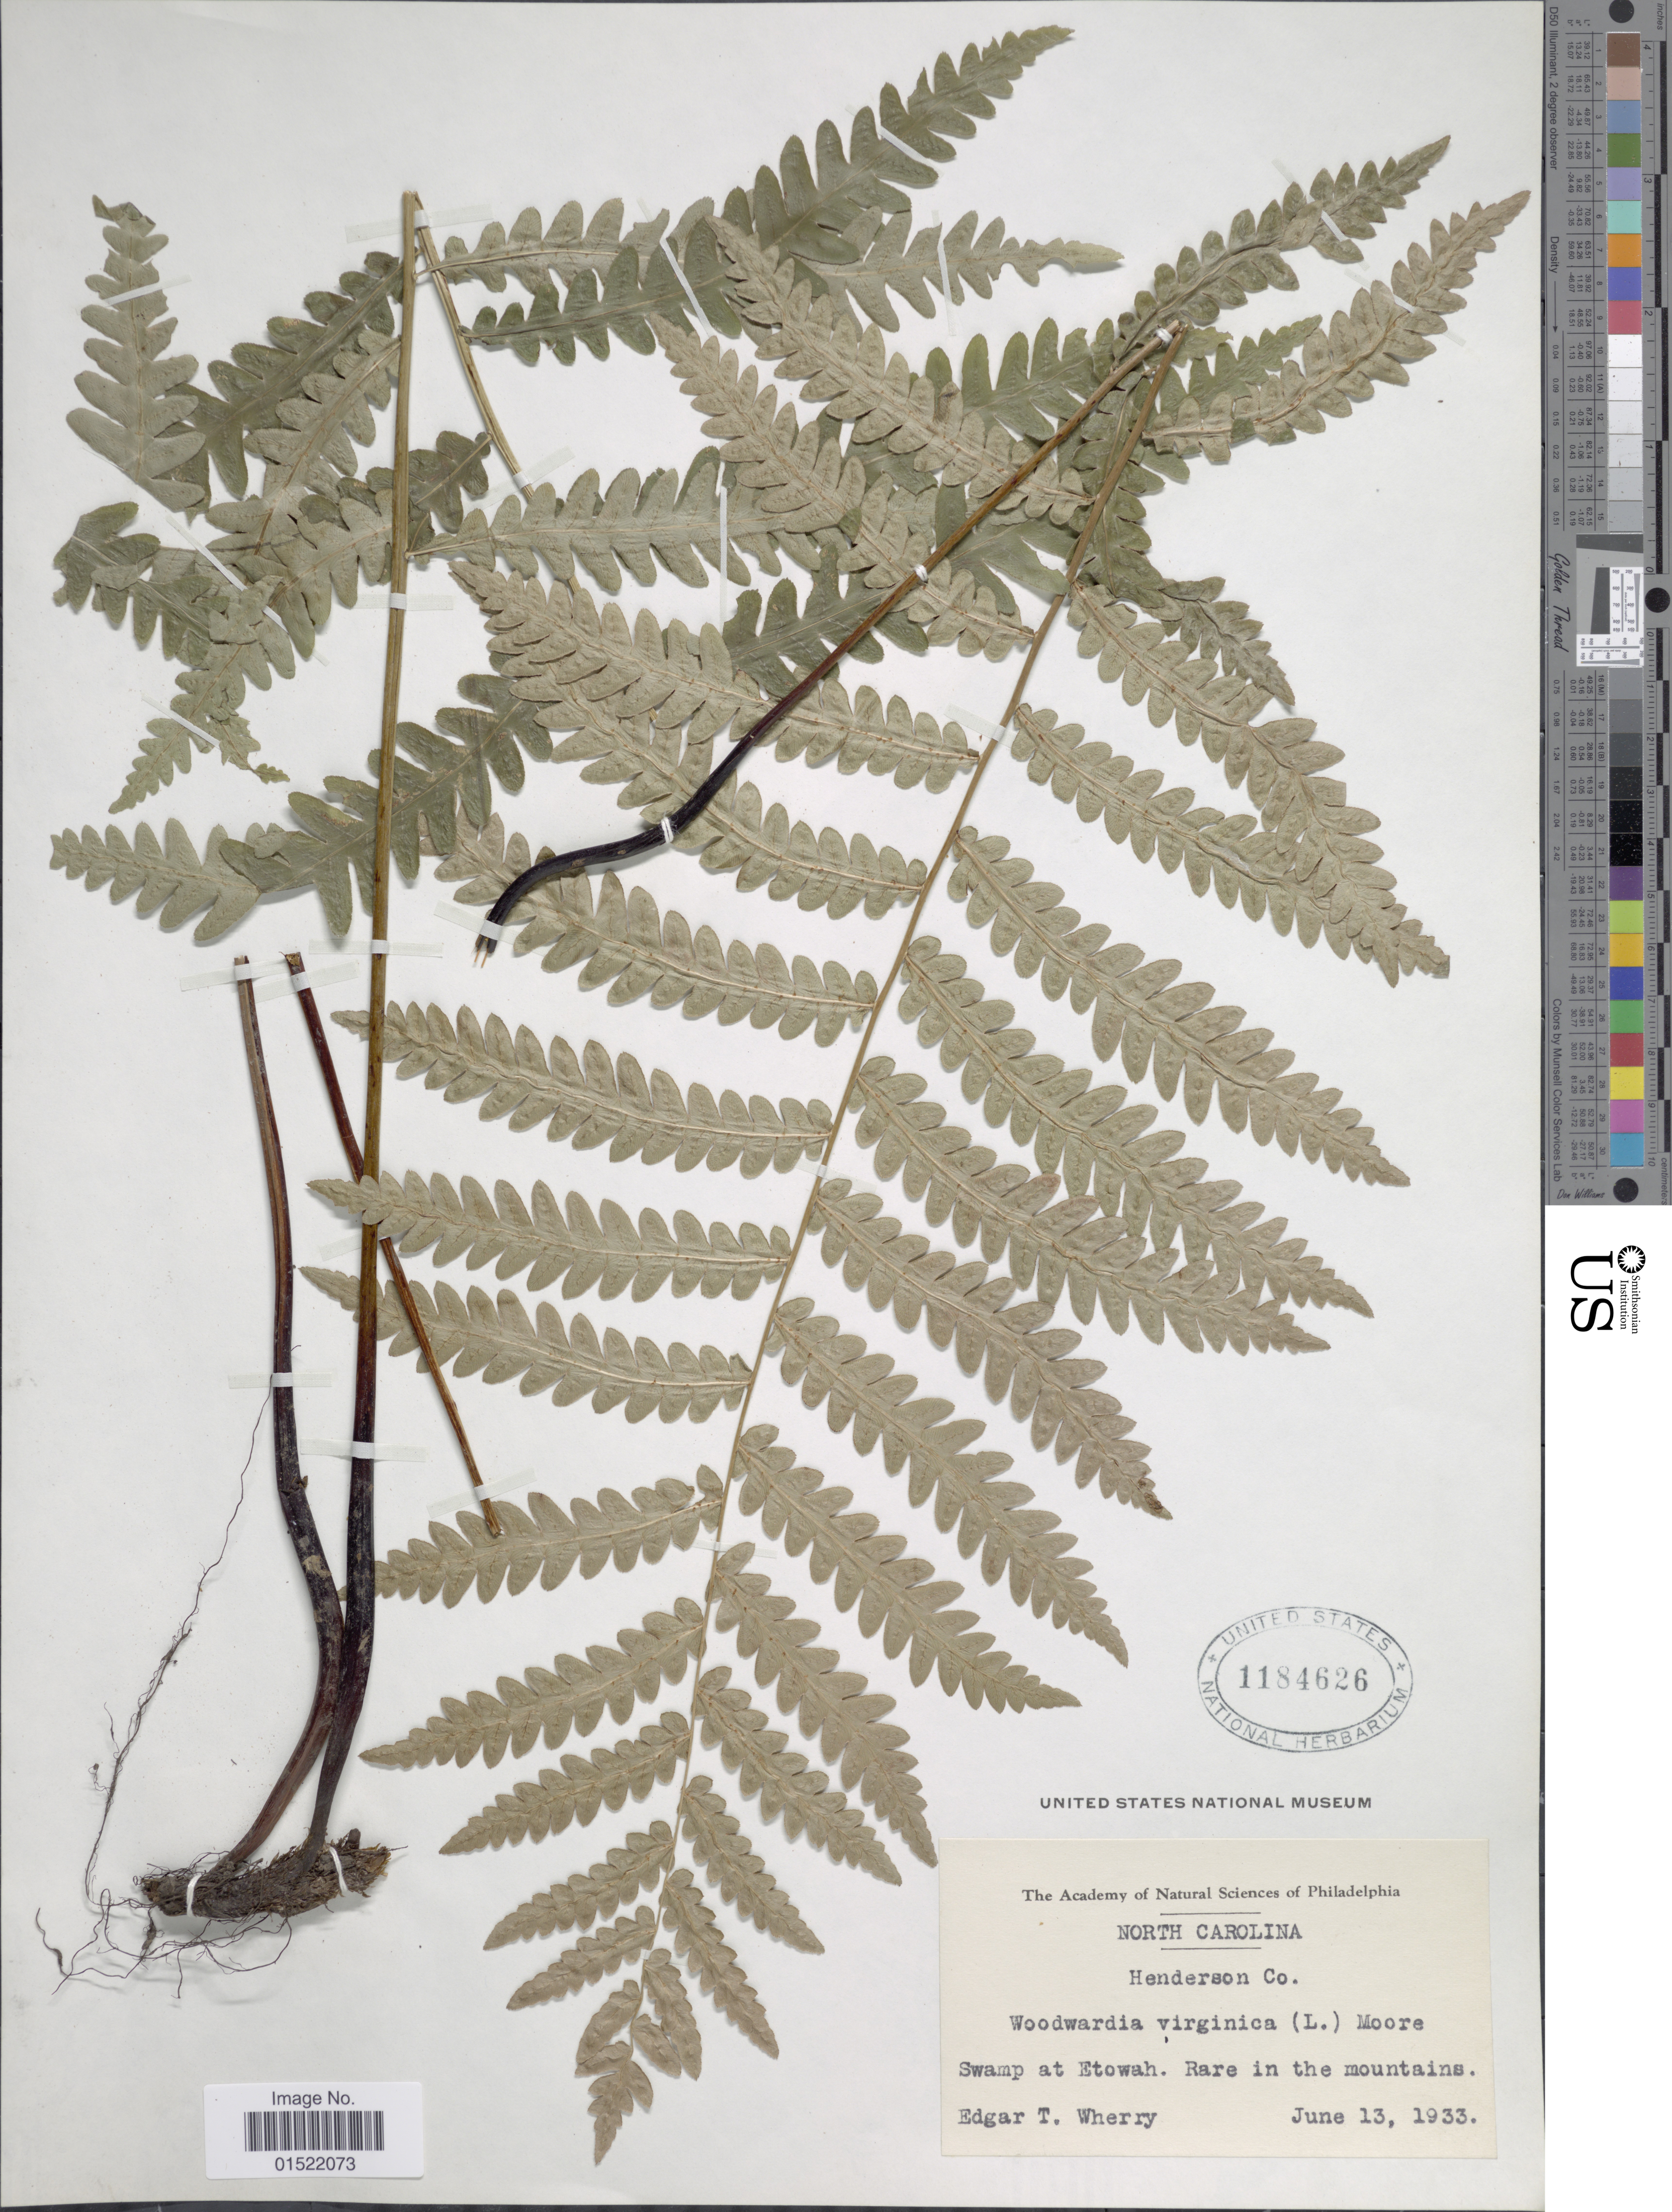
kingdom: Plantae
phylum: Tracheophyta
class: Polypodiopsida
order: Polypodiales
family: Blechnaceae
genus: Woodwardia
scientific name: Woodwardia virginica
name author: (L.) R.M. Sm.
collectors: E. T. Wherry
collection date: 1933-06-13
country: United States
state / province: North Carolina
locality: Henderson Co., swamp at Etowah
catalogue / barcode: US 1184626